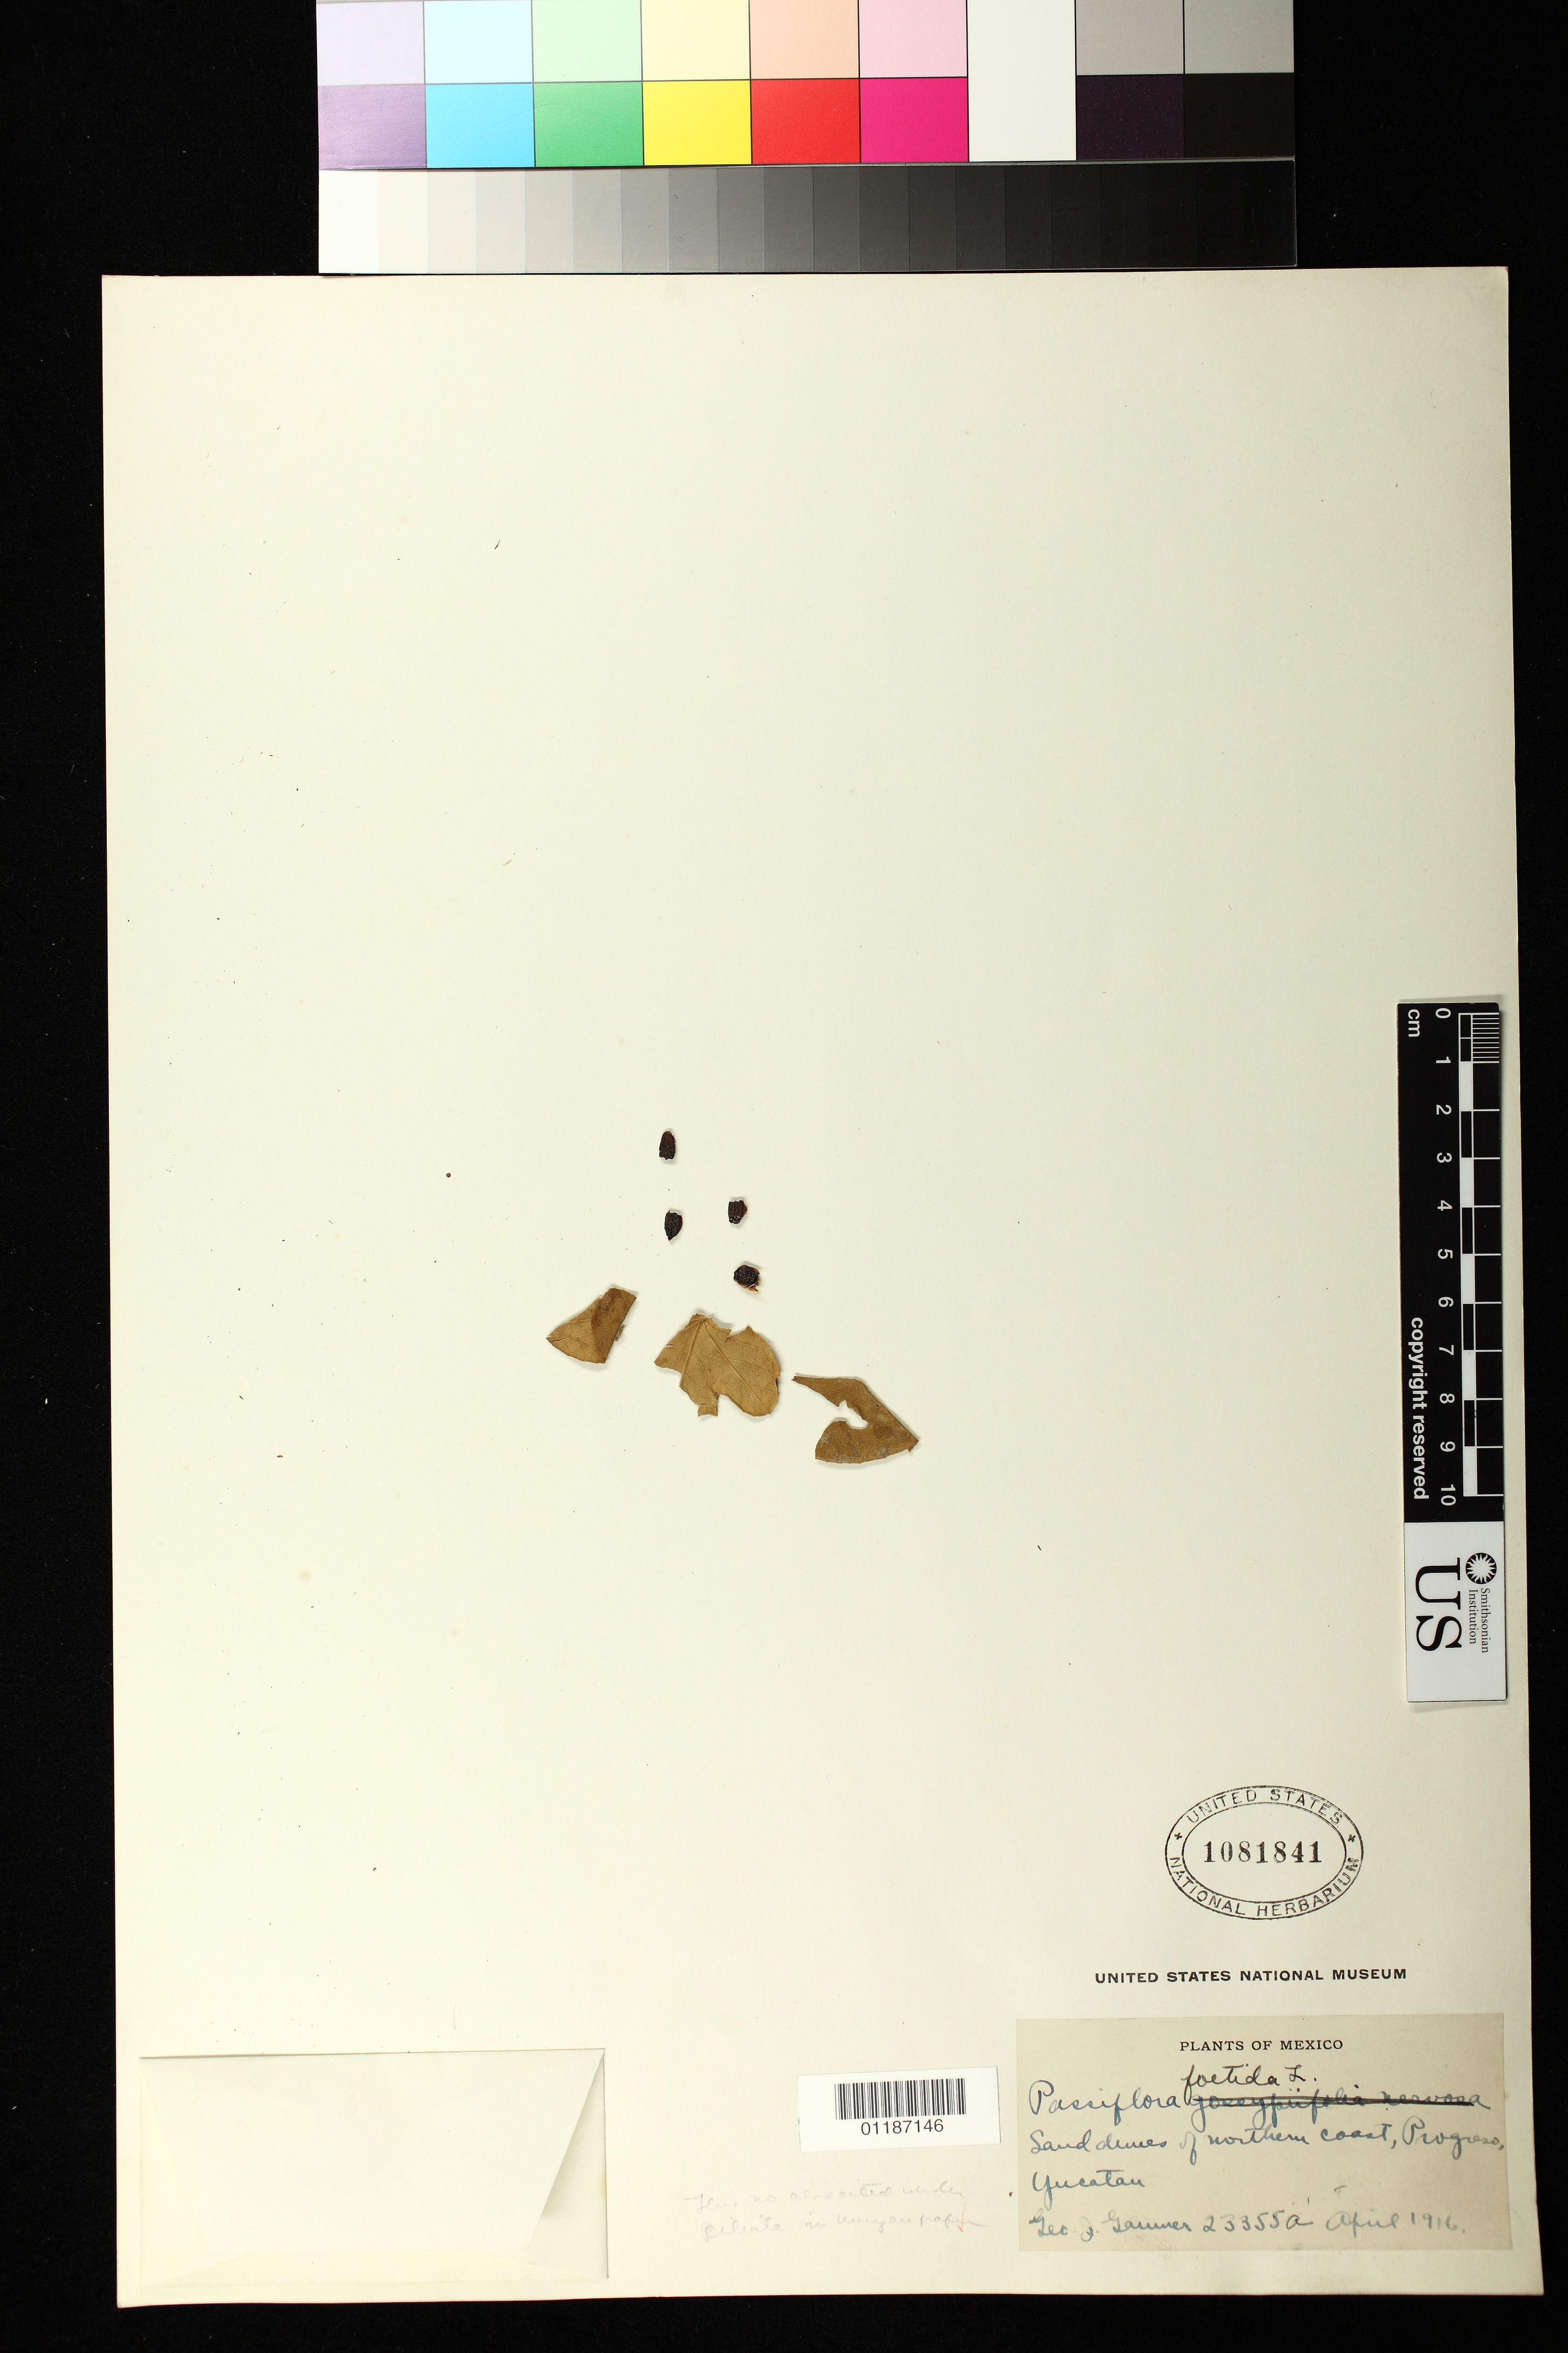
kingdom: Plantae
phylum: Tracheophyta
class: Magnoliopsida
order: Malpighiales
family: Passifloraceae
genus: Passiflora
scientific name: Passiflora foetida var. gossypiifolia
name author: (Desv.) Mast.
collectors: G. F. Gaumer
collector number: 23355a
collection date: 1916-04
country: Mexico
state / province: Yucatán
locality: Sand dunes of northern coast, Progreso.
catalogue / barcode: US 1081841